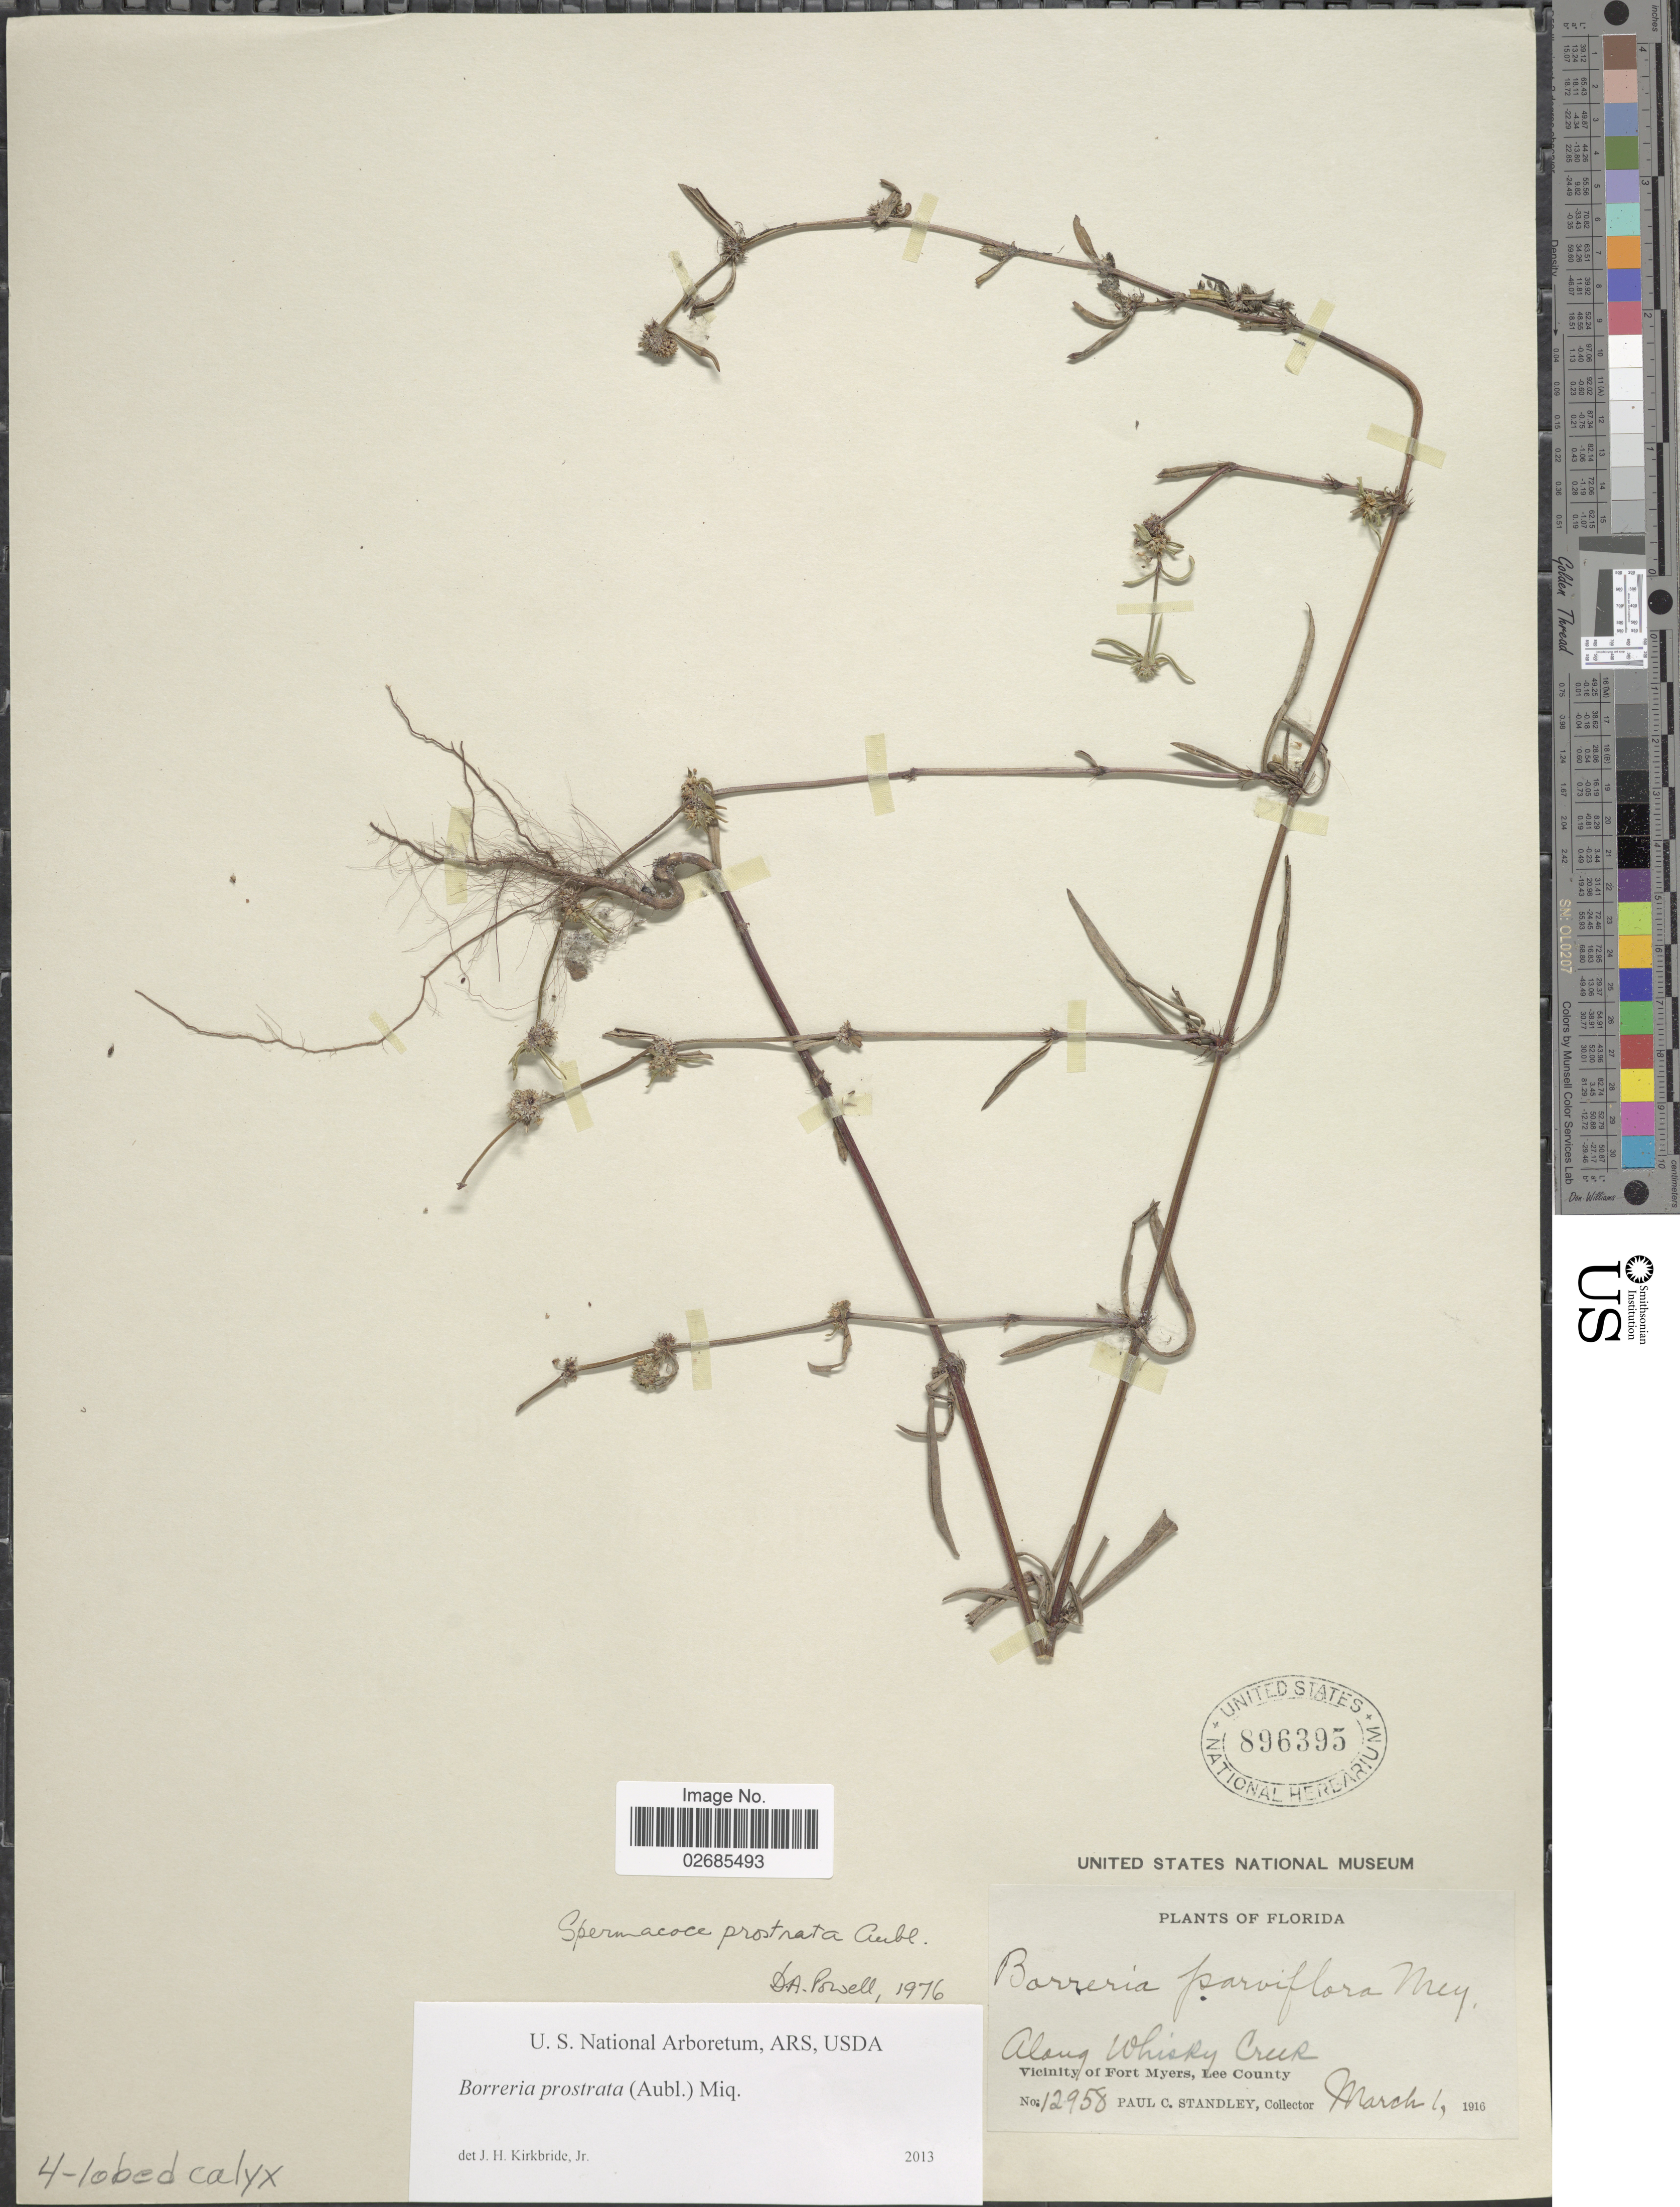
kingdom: Plantae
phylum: Tracheophyta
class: Magnoliopsida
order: Gentianales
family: Rubiaceae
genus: Borreria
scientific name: Borreria prostrata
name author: (Aubl.) Miq.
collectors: P. C. Standley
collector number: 12958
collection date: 1916-03-01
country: United States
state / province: Florida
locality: Along Whisky Creek. Vicinity of Fort Myers, Lee County.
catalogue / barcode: US 896395